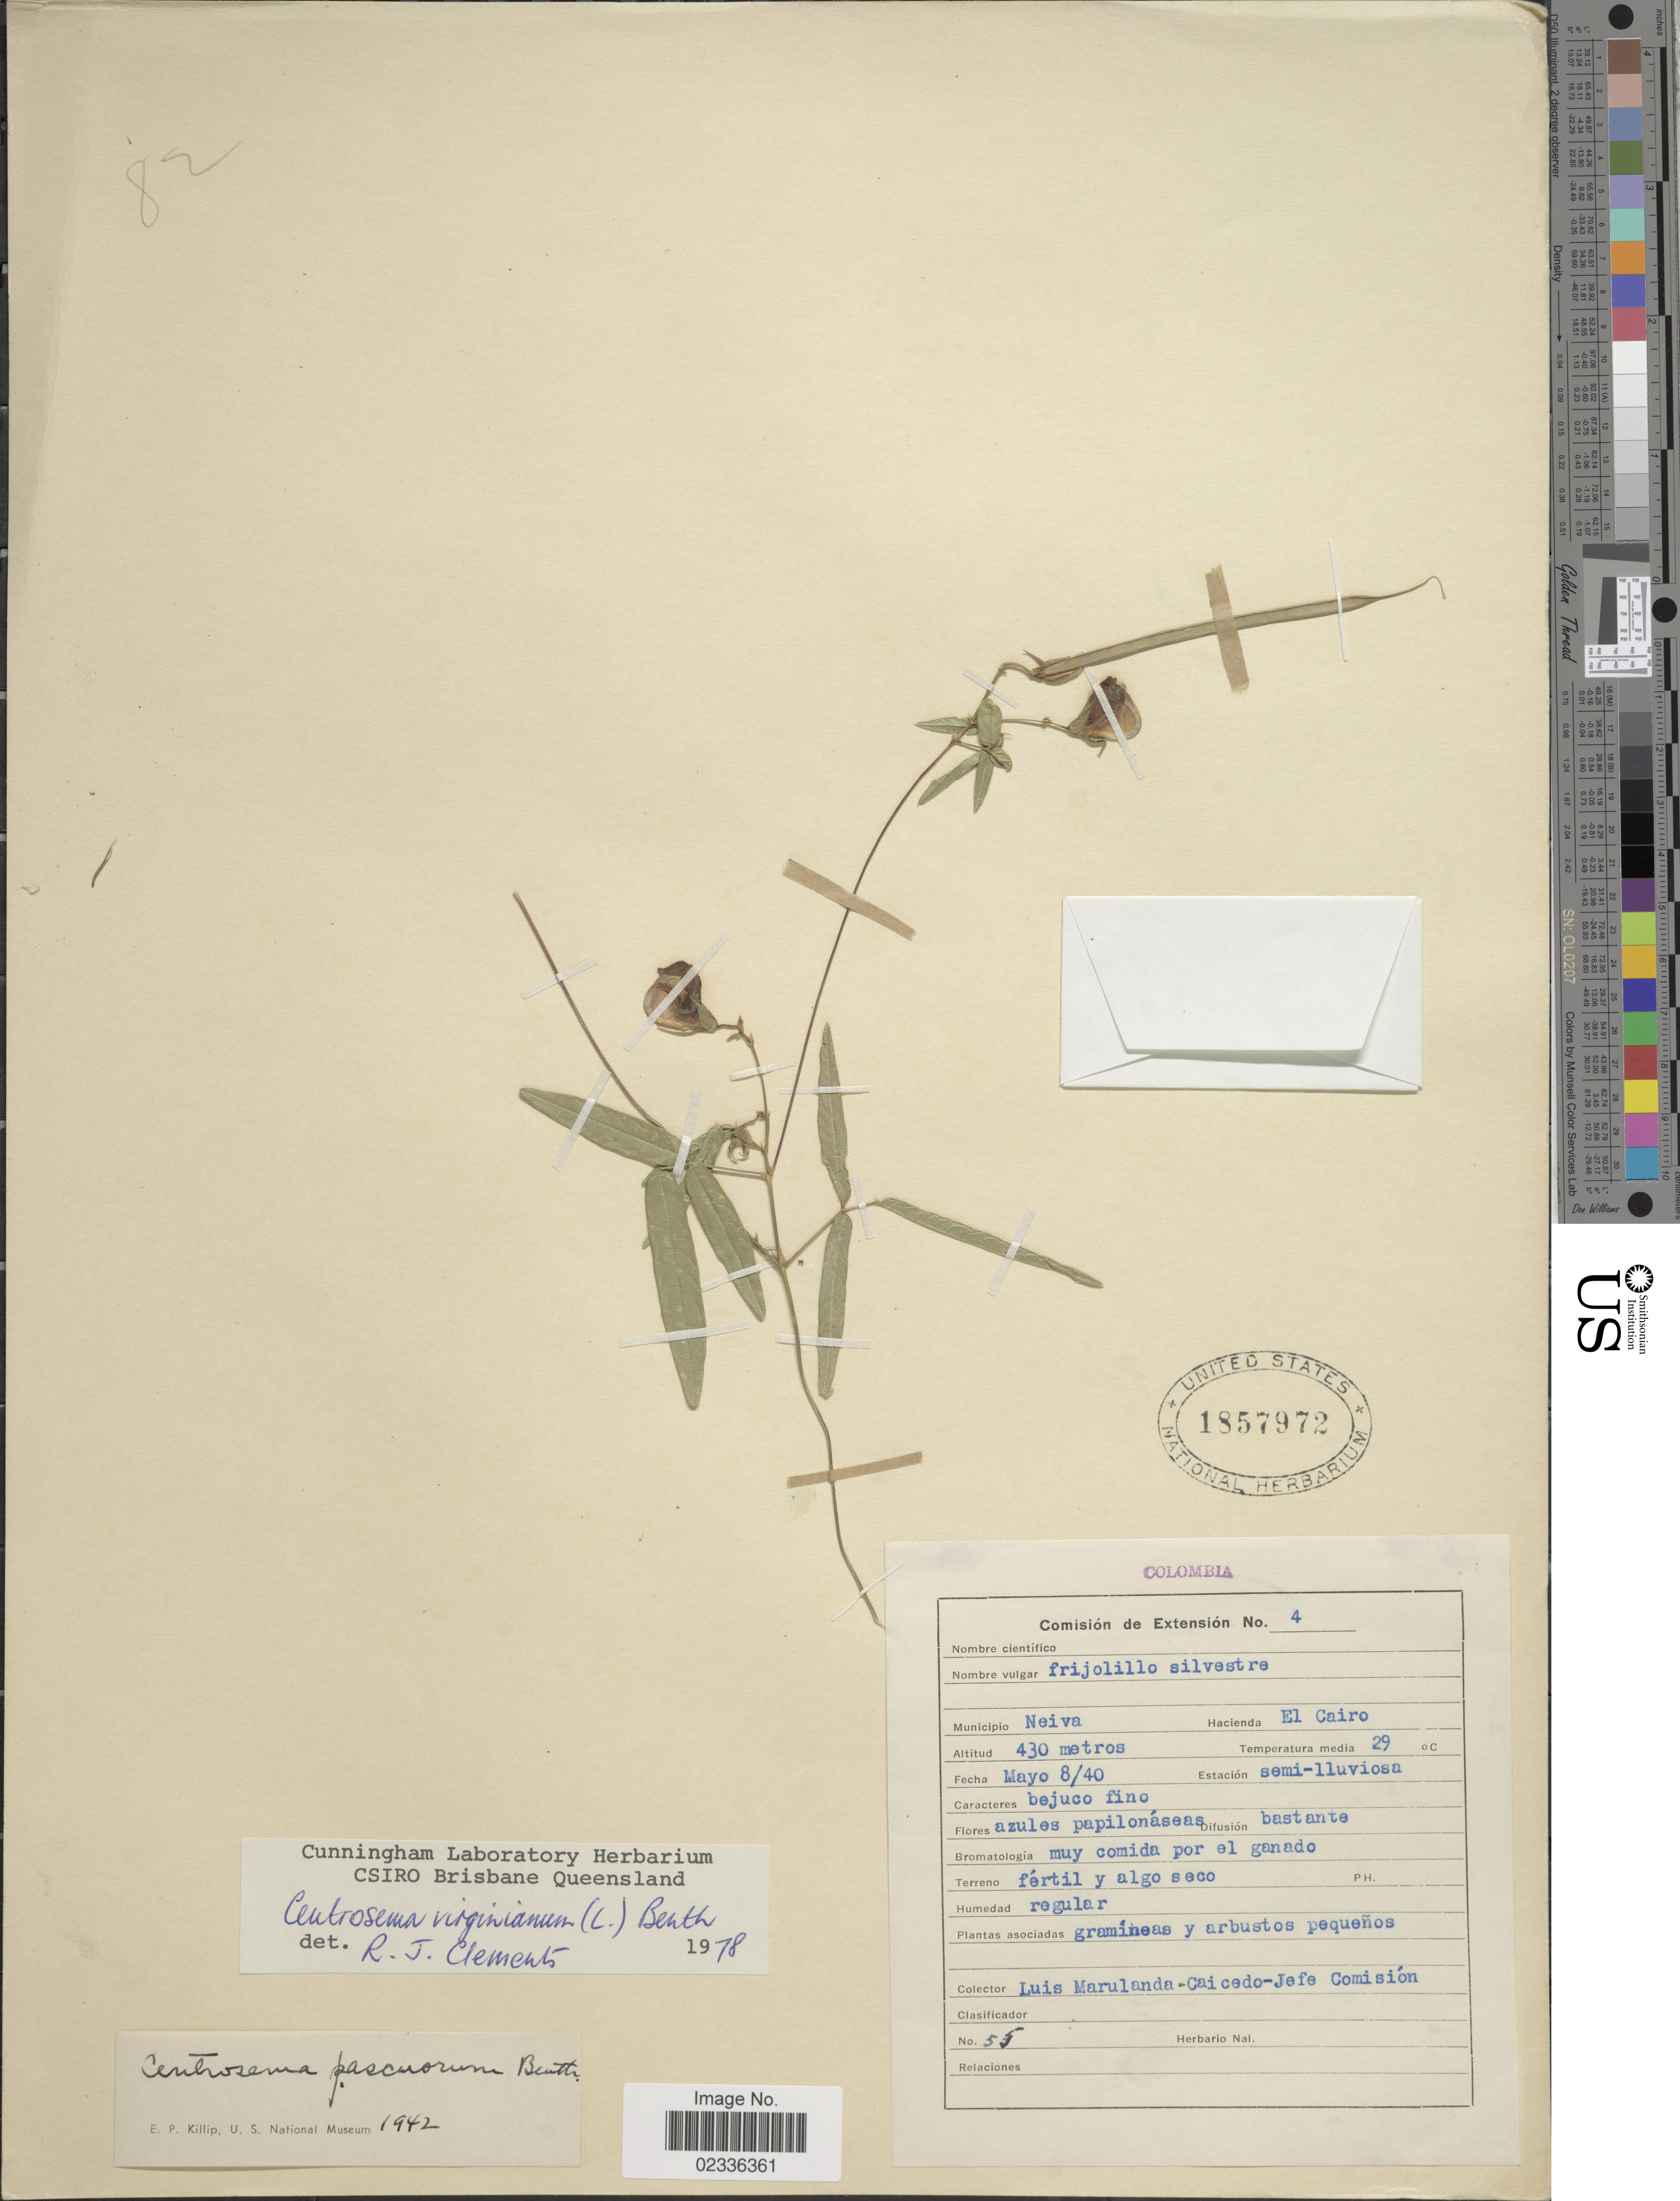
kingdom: Plantae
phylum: Tracheophyta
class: Magnoliopsida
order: Fabales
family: Fabaceae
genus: Centrosema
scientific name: Centrosema virginianum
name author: (L.) Benth.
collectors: L. Marulanda Caicedo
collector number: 55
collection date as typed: Transcribed d/m/y: 8/5/40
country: Colombia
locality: Municipio Neiva, Hacienda El Cairo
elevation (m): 430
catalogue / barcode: US 1857972